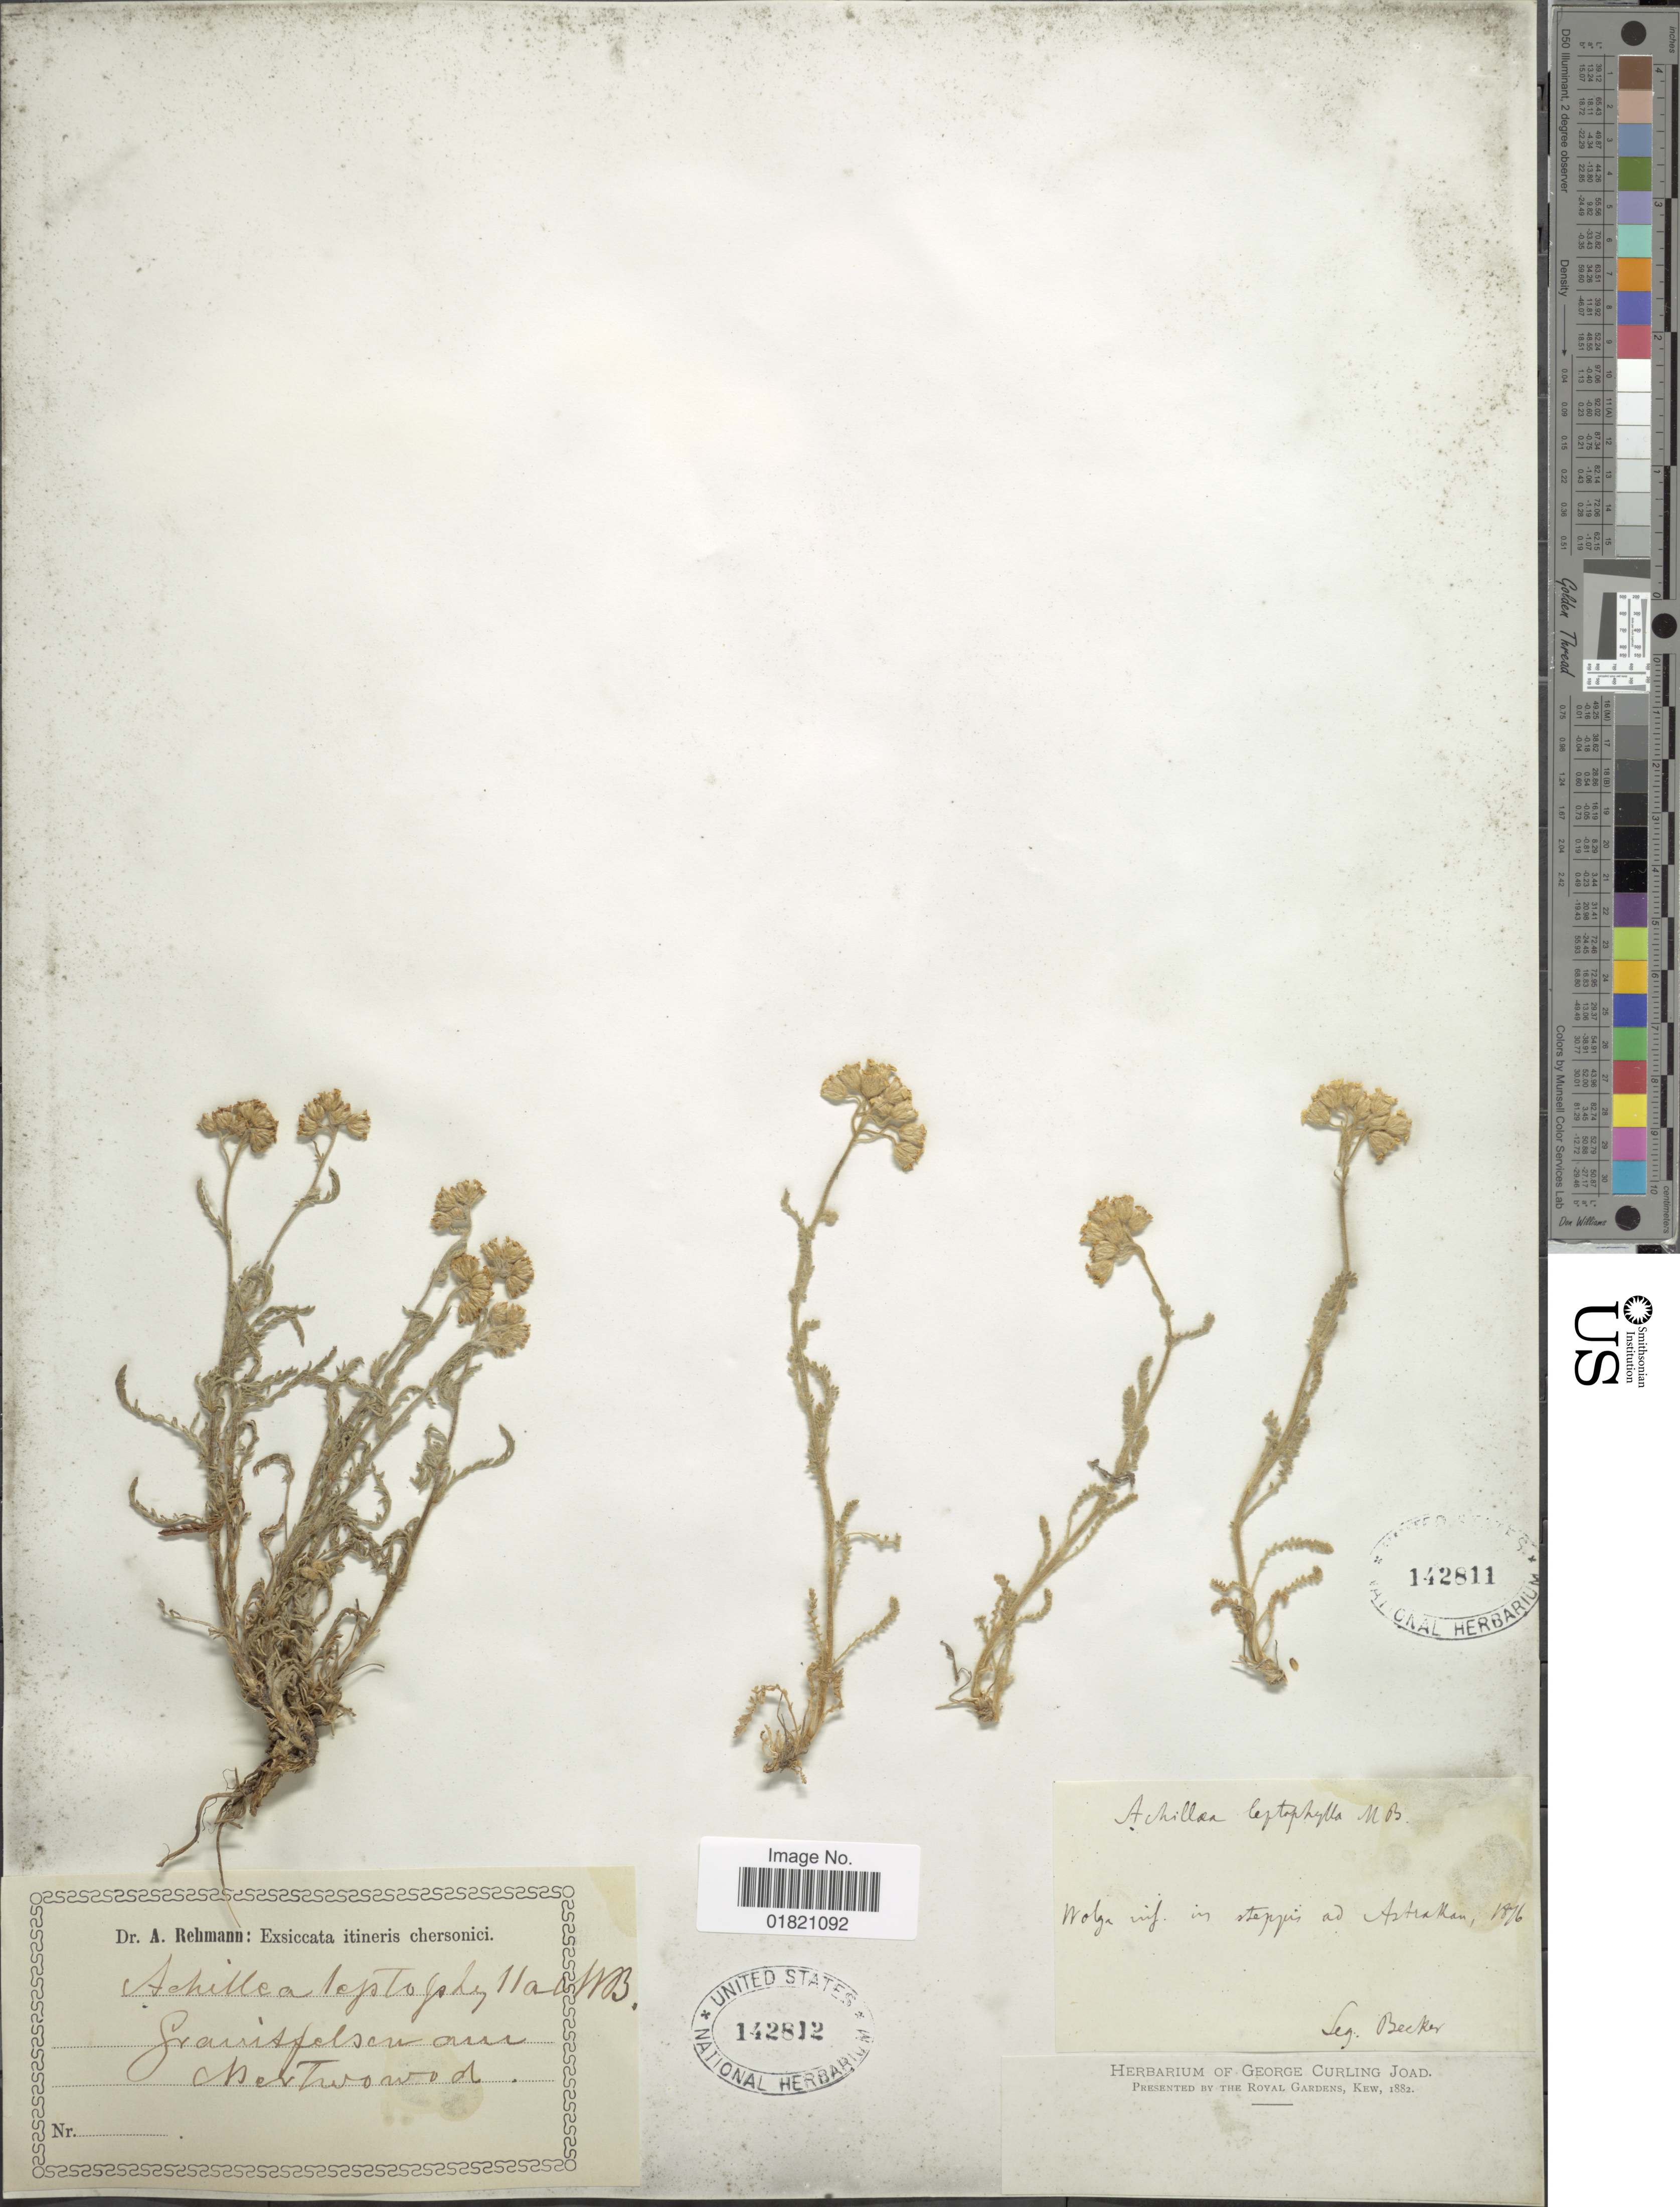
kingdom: Plantae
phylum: Tracheophyta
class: Magnoliopsida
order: Asterales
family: Asteraceae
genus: Achillea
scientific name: Achillea leptophylla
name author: M. Bieb.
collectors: -. Becker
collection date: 1896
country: Russian Federation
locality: Wolga uif. in steppis ad Astrakhan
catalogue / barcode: US 142811